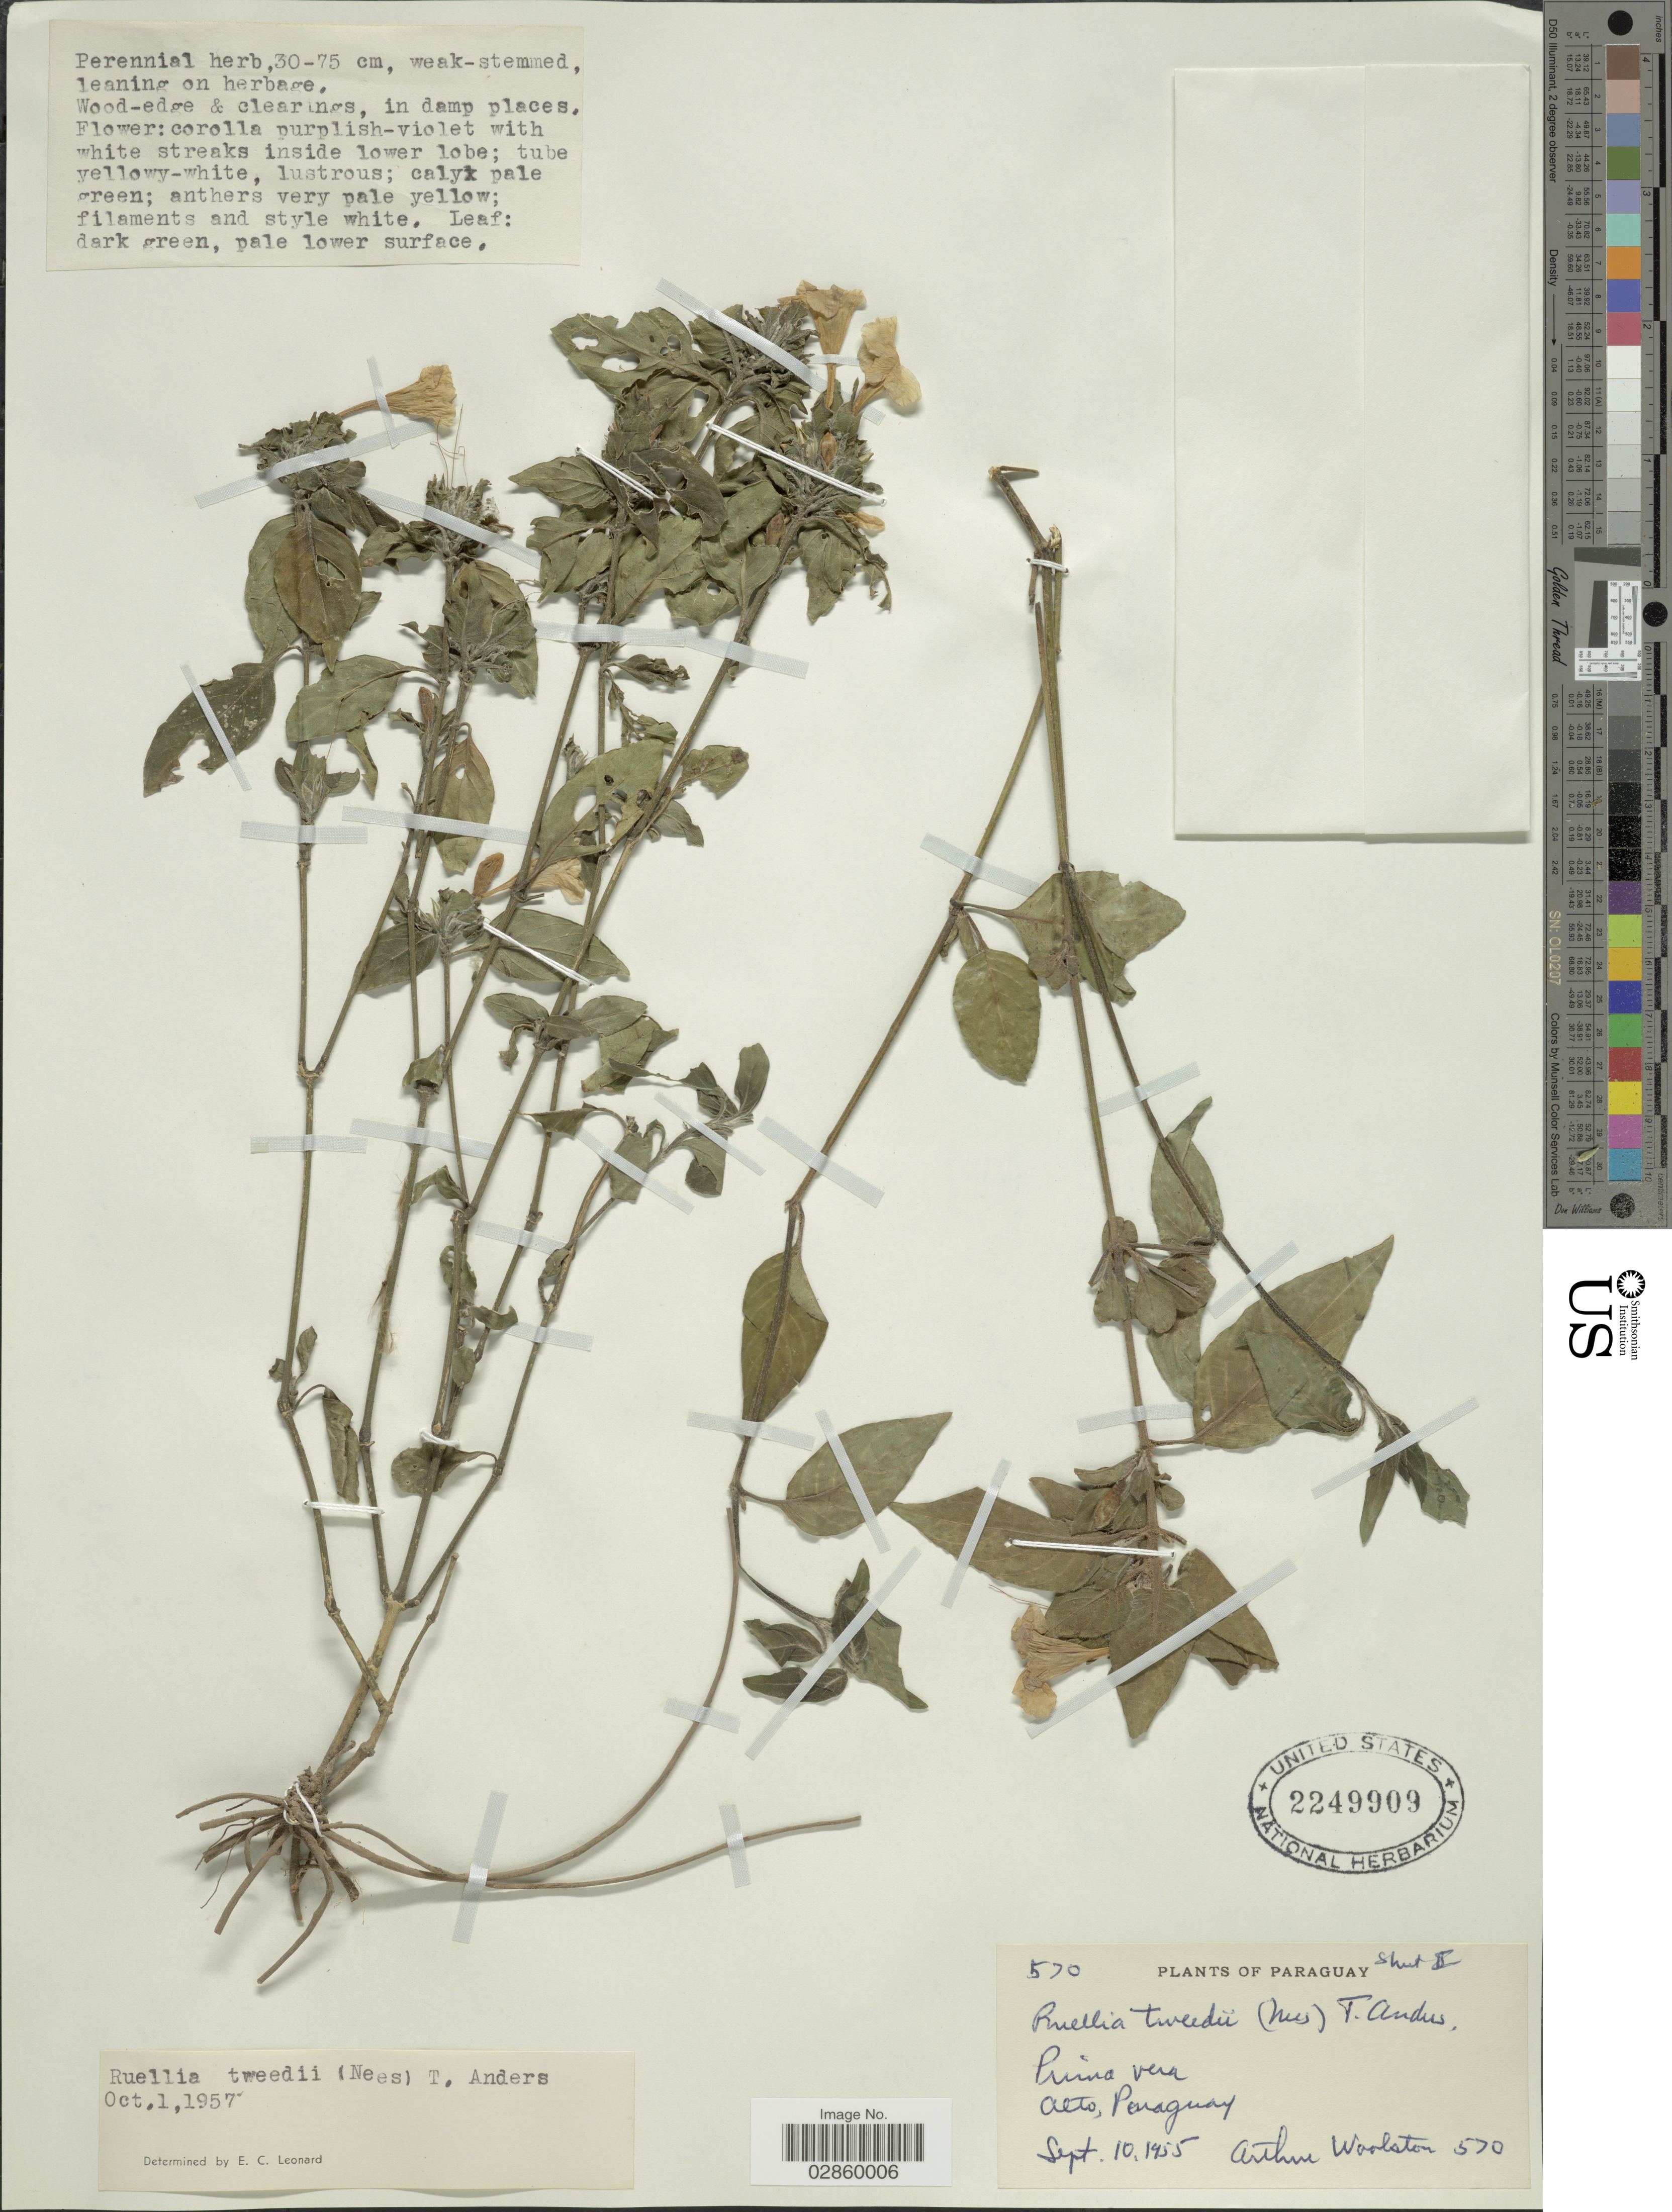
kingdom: Plantae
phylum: Tracheophyta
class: Magnoliopsida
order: Lamiales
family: Acanthaceae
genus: Ruellia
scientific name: Ruellia erythropus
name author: (Nees) Lindau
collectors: A. L. Woolston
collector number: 570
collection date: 1955-09-10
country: Paraguay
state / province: Alto Paraguay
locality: Prima Vera.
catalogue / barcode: US 2249909